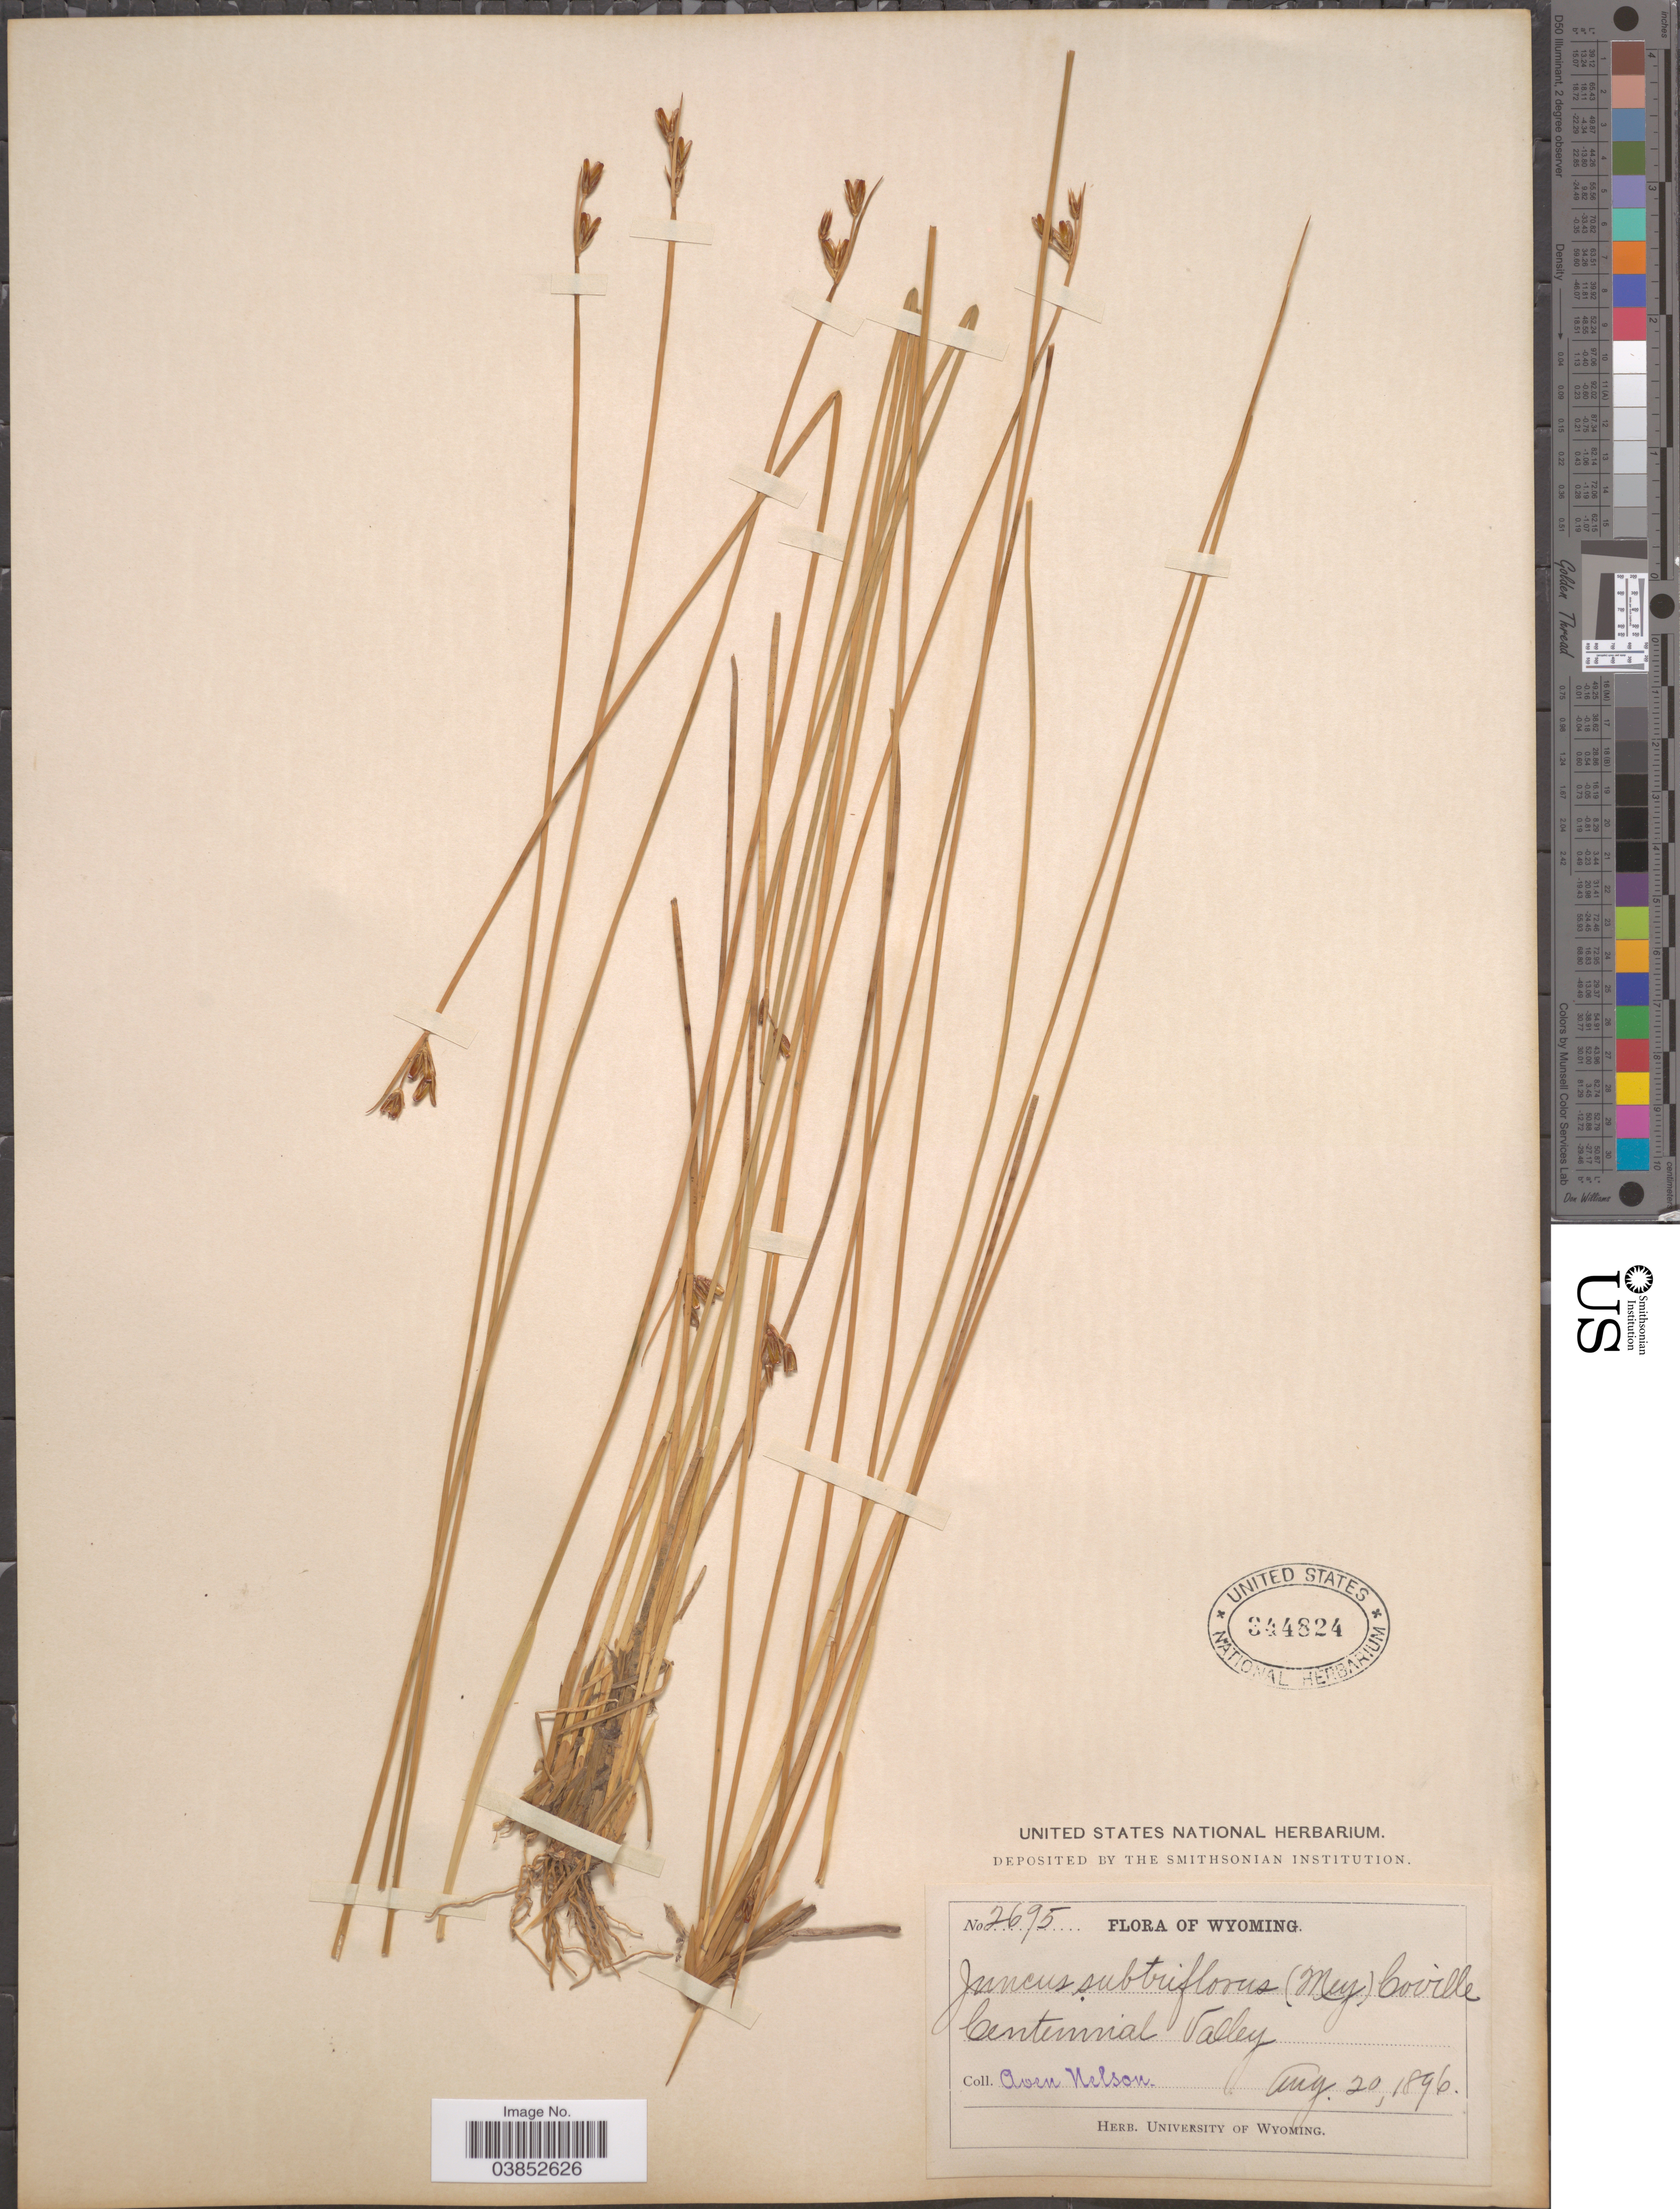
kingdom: Plantae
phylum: Tracheophyta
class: Liliopsida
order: Poales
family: Juncaceae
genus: Juncus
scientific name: Juncus drummondii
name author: E. Mey.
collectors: A. Nelson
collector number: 2695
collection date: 1896-08-20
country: United States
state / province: Wyoming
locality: Centennial Valley.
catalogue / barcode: US 344824